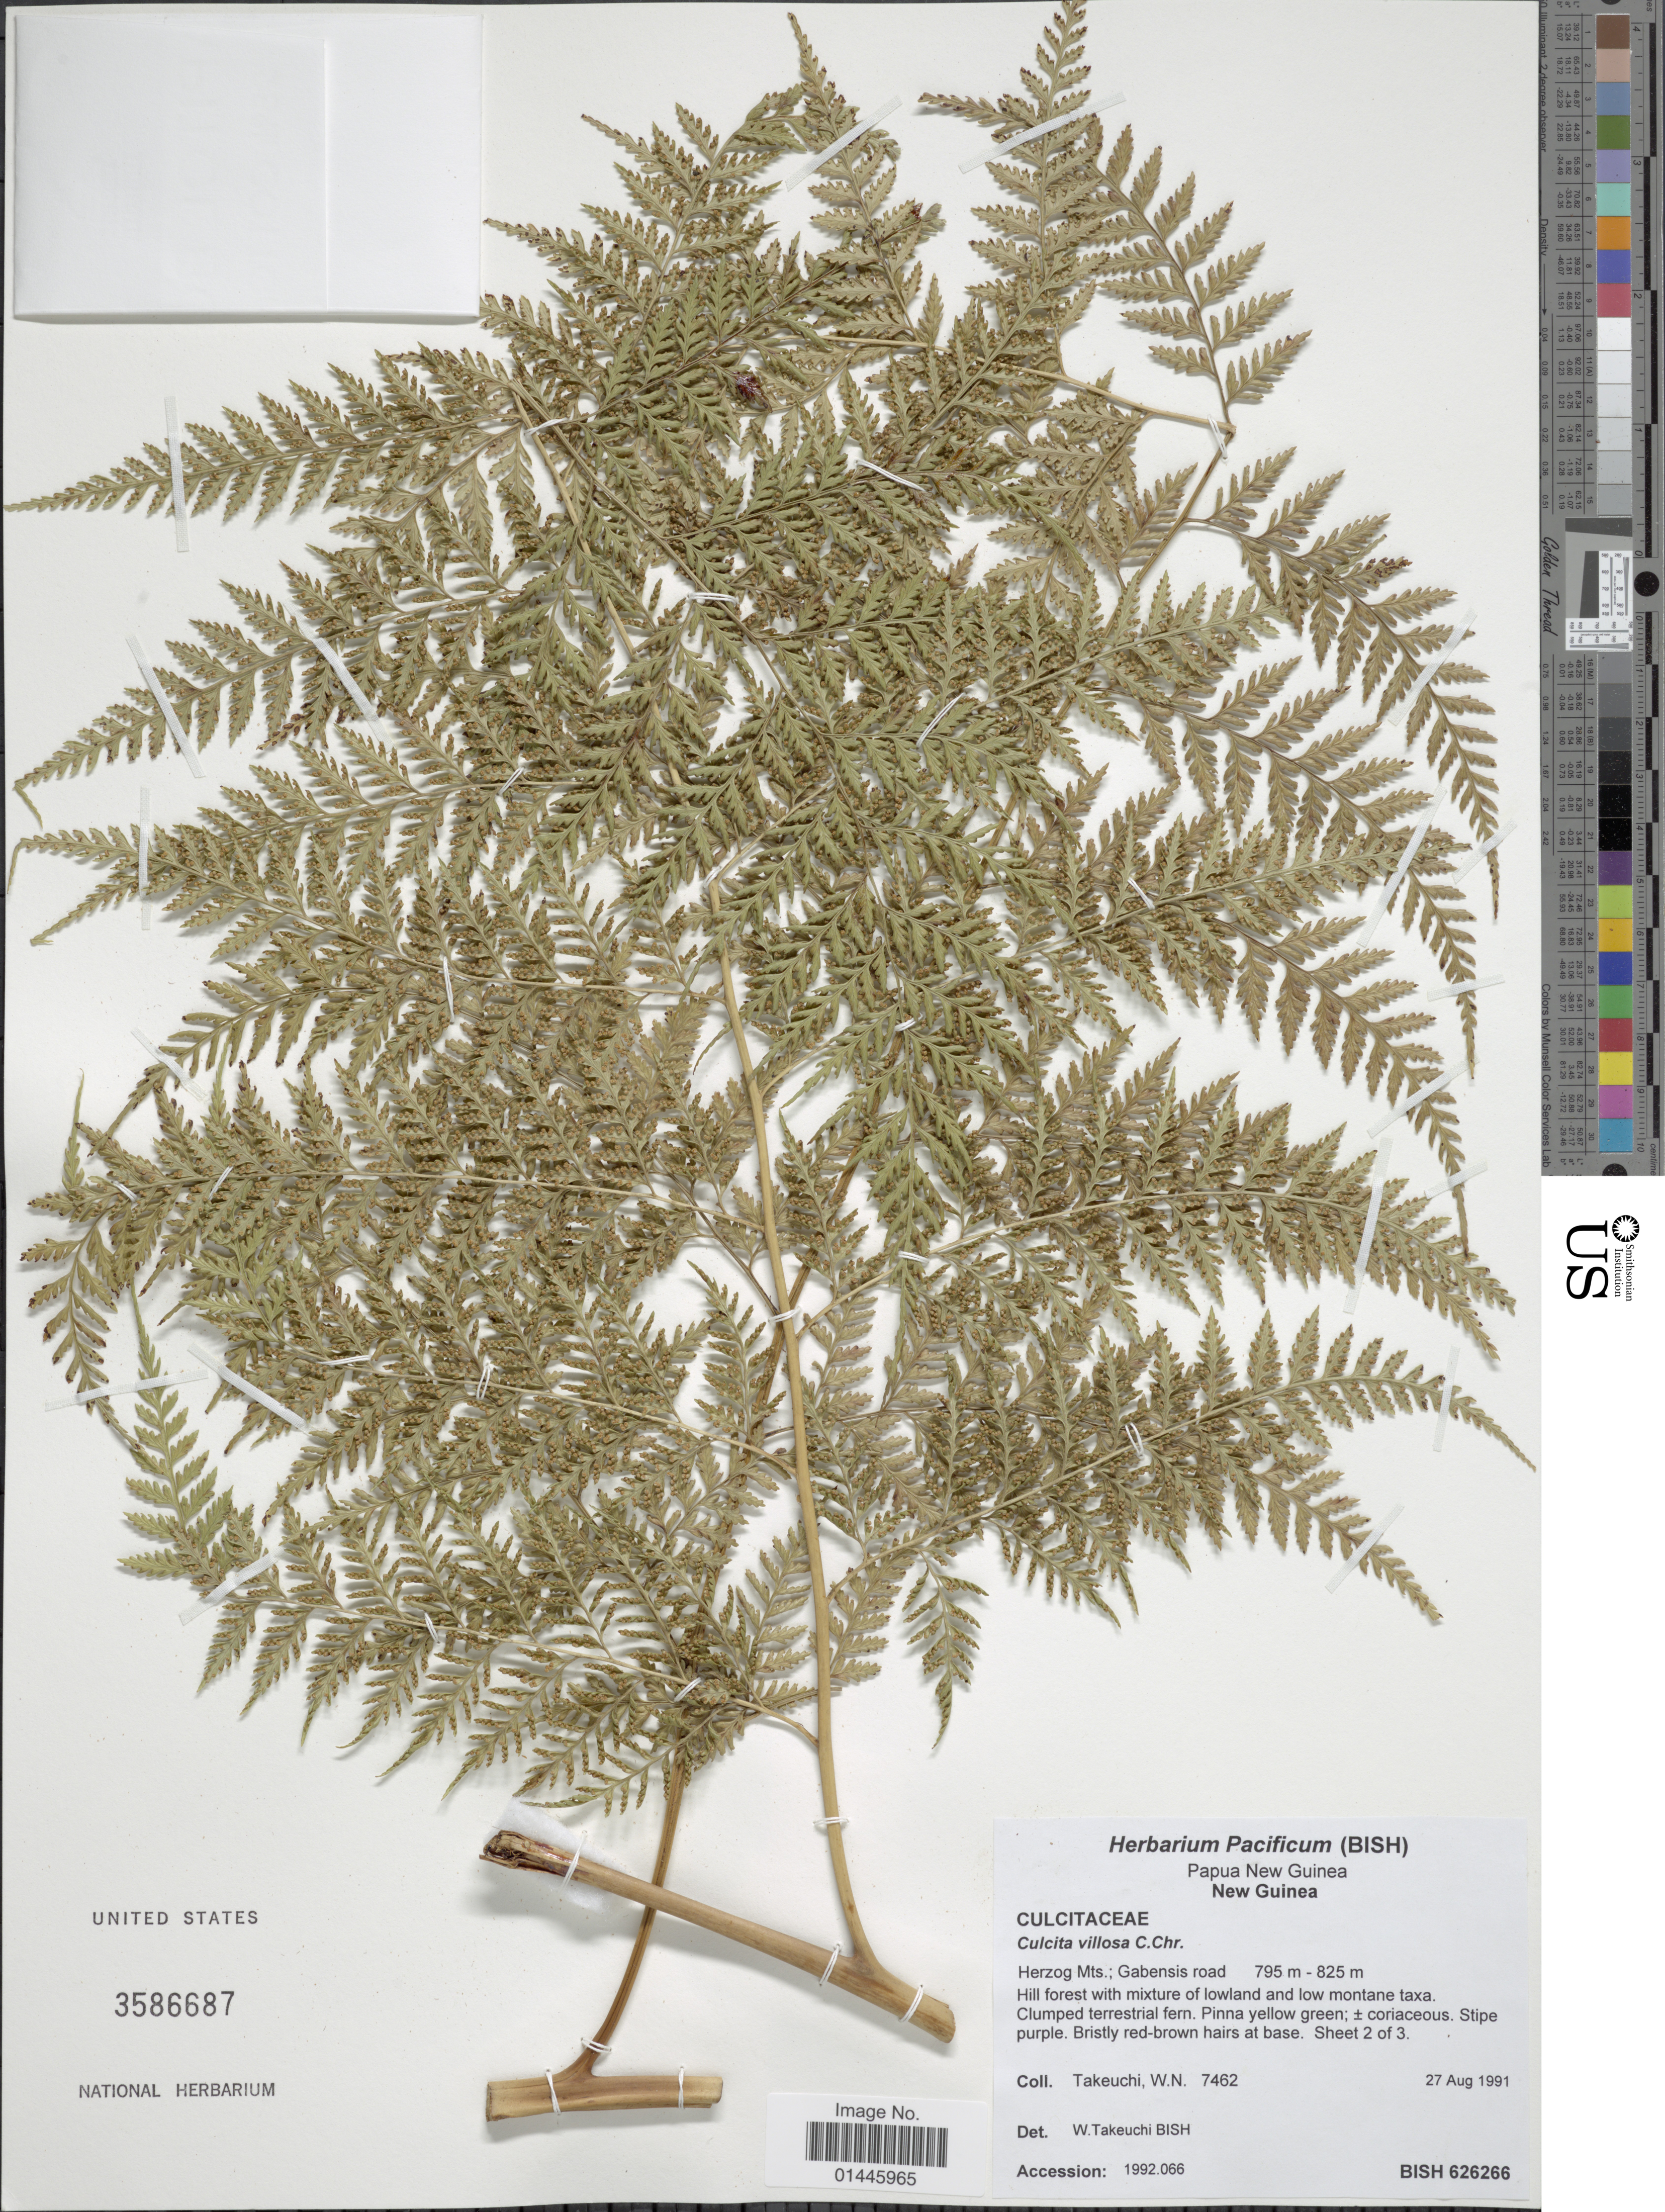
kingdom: Plantae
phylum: Tracheophyta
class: Polypodiopsida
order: Cyatheales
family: Dicksoniaceae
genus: Calochlaena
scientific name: Calochlaena villosa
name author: (C. Chr.) M.D. Turner & R.A. White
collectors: W. N. Takeuchi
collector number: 7462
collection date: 1991-08-27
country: Papua New Guinea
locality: New Guinea, Herzog Mts.; Gabensis road, hill forest.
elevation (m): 795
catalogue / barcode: US 3586687